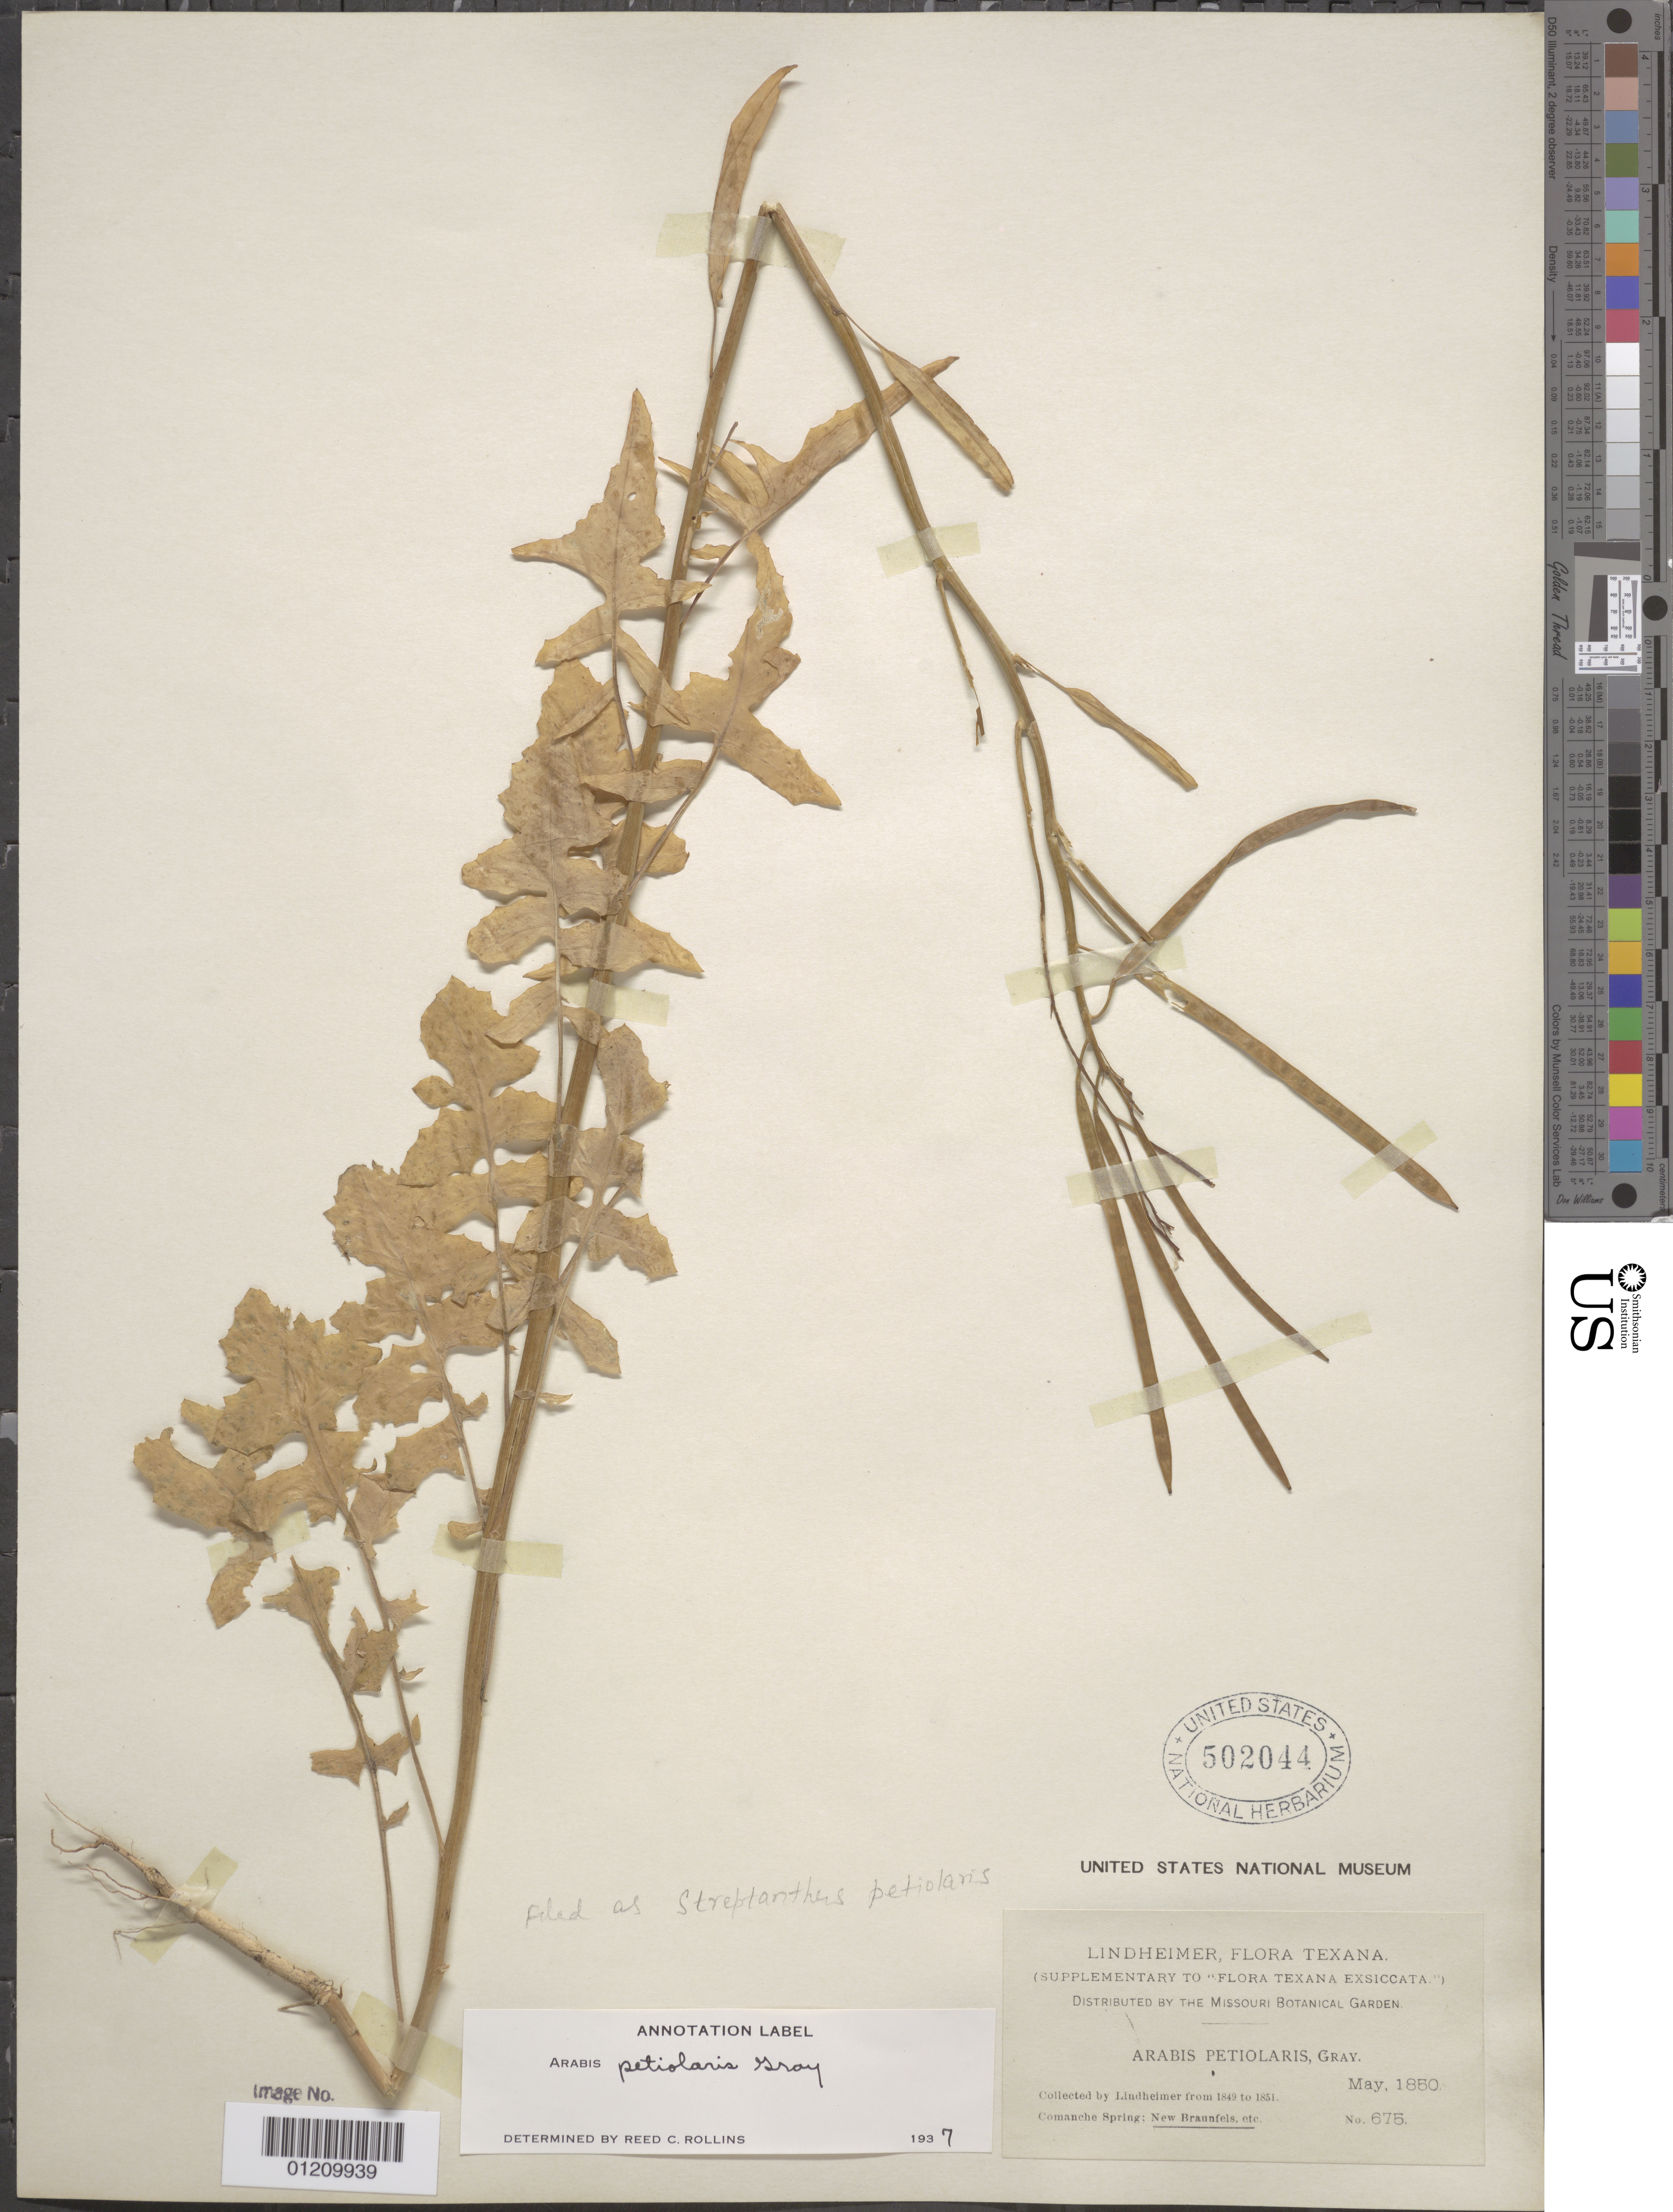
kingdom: Plantae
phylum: Tracheophyta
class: Magnoliopsida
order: Brassicales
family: Brassicaceae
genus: Streptanthus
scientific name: Streptanthus petiolaris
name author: A. Gray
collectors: F. J. Lindheimer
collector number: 675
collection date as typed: May 1850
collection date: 1850-05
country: United States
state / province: Texas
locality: Comanche Spring : New Braunfels.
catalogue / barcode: US 502044